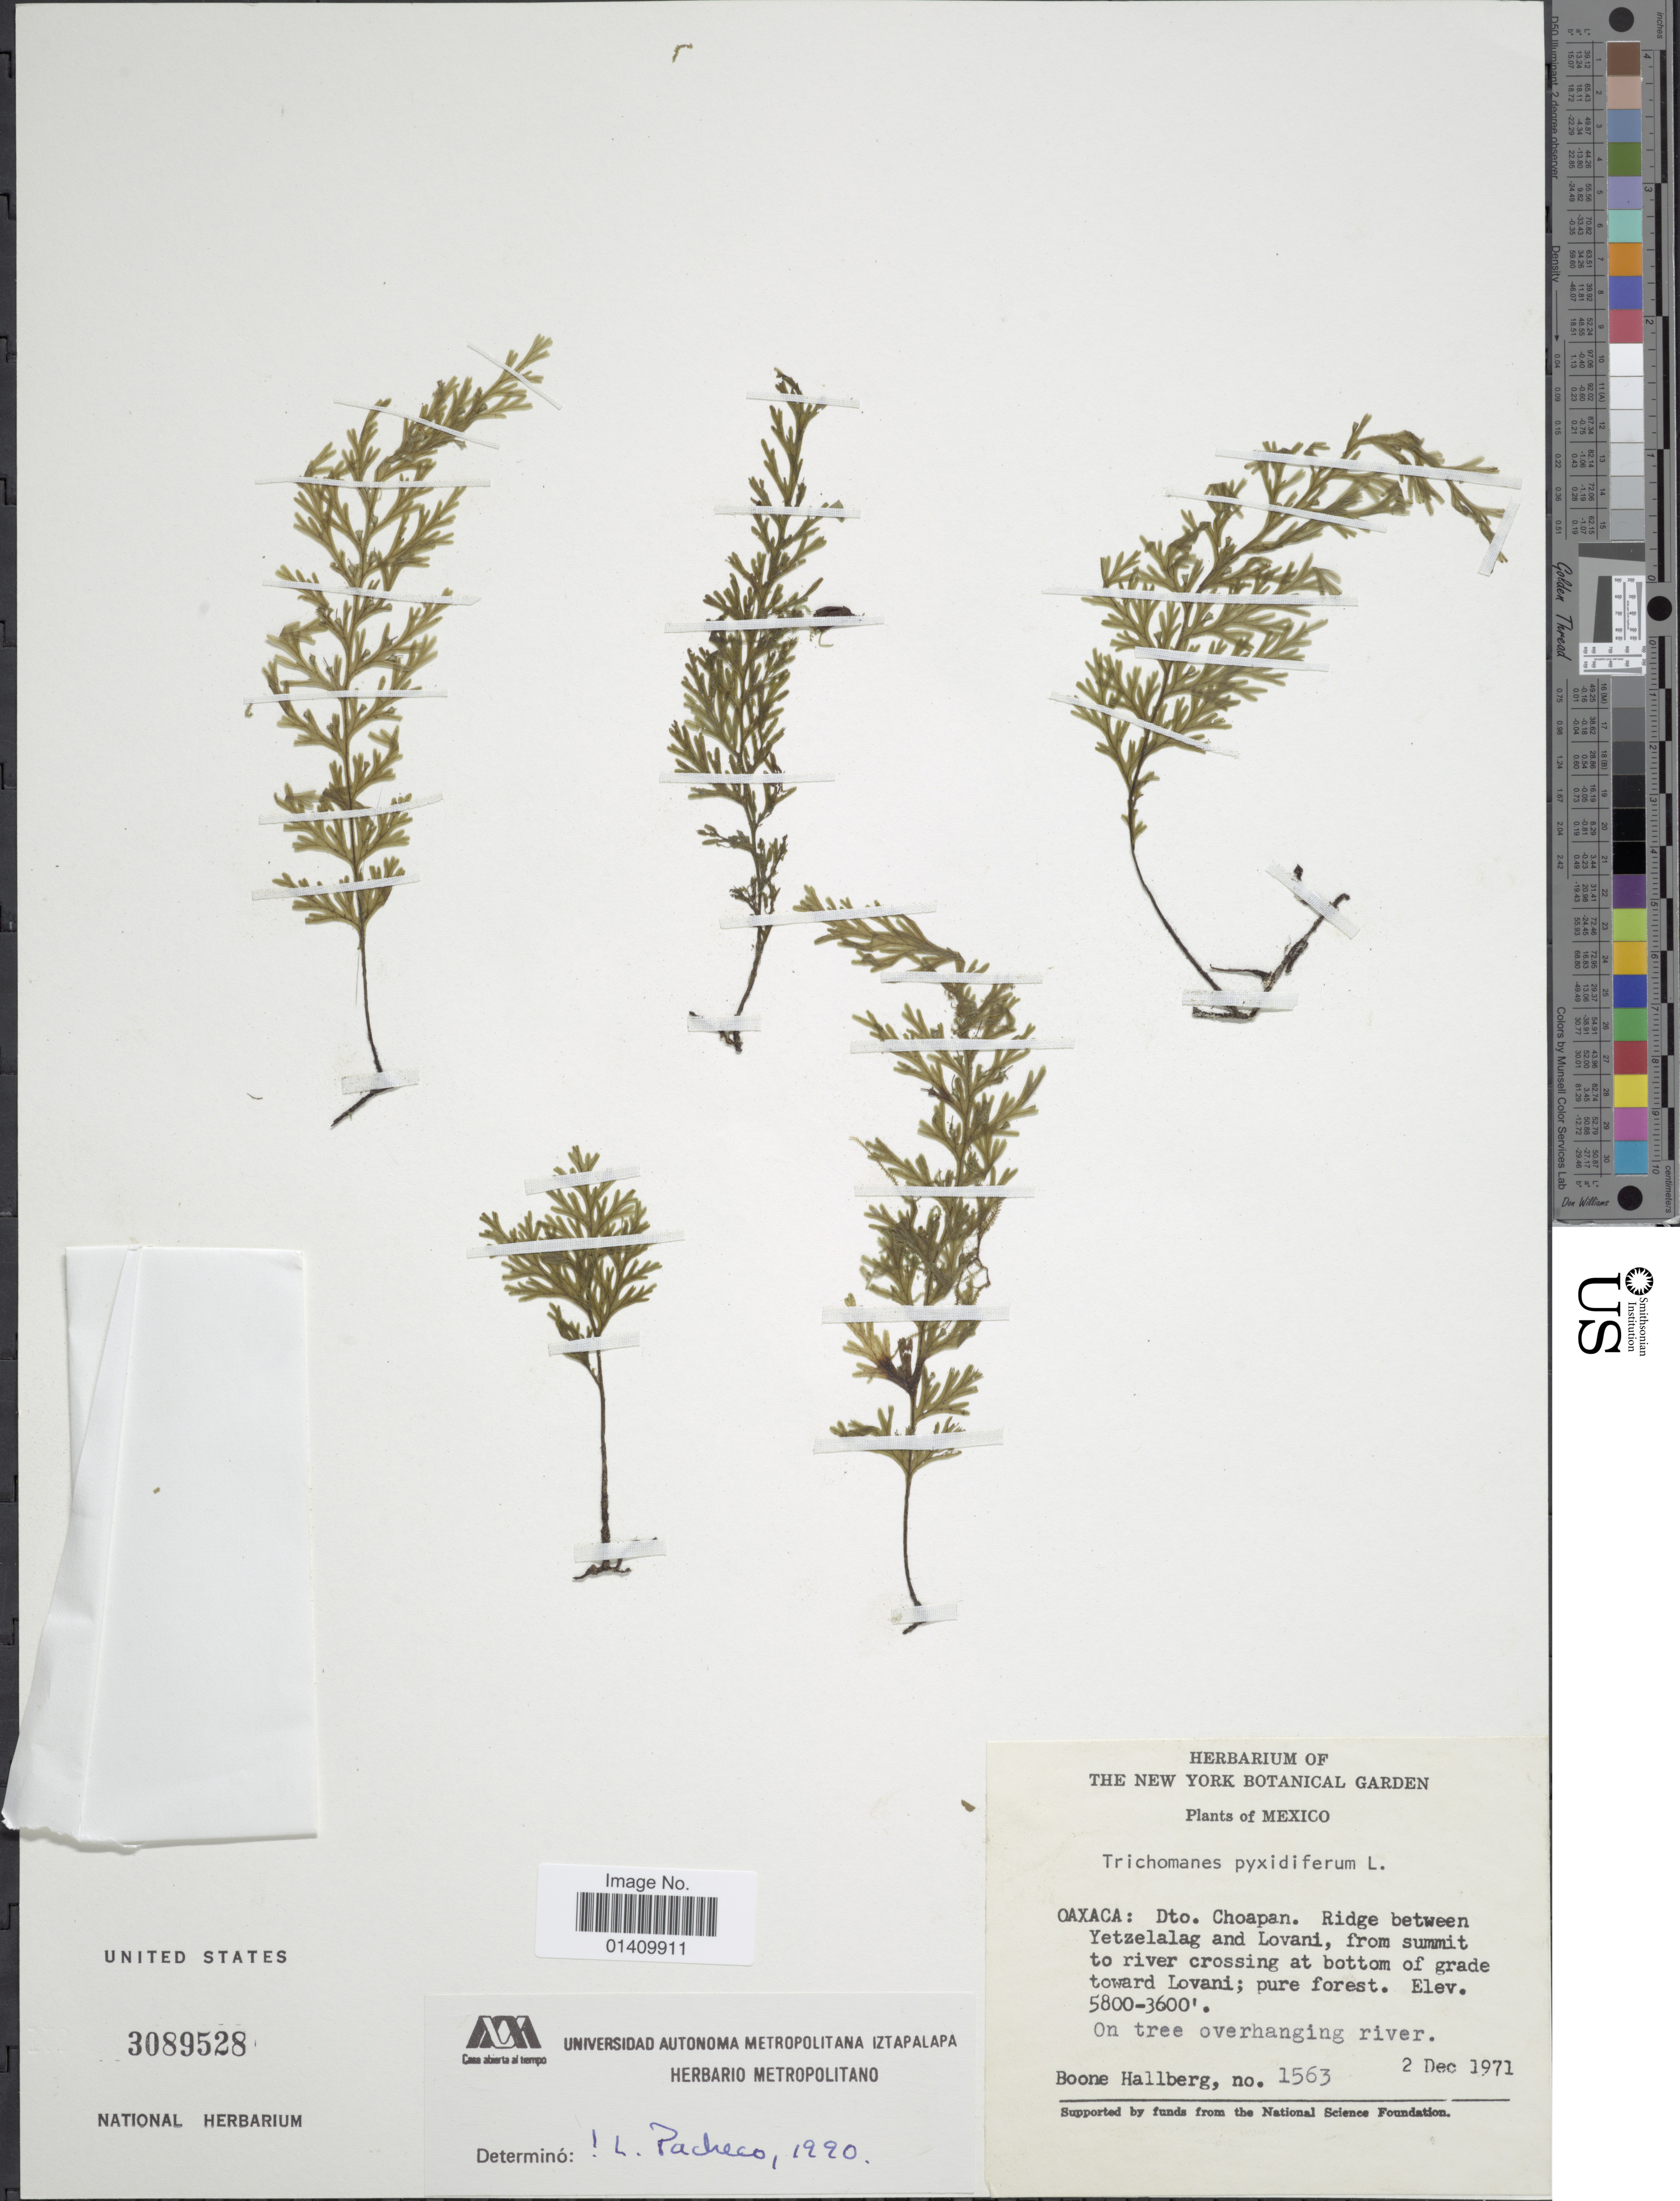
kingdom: Plantae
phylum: Tracheophyta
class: Polypodiopsida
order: Hymenophyllales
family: Hymenophyllaceae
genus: Polyphlebium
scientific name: Polyphlebium pyxidiferum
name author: (L.) Ebihara & Dubuisson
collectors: B. Hallberg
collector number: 1563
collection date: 1971-12-02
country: Mexico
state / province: Oaxaca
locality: Dto. Choapan ridge between Yetzelalag and Lovani, from summit to river crossing at bottom of grade toward Lovani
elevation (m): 1097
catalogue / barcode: US 3089528